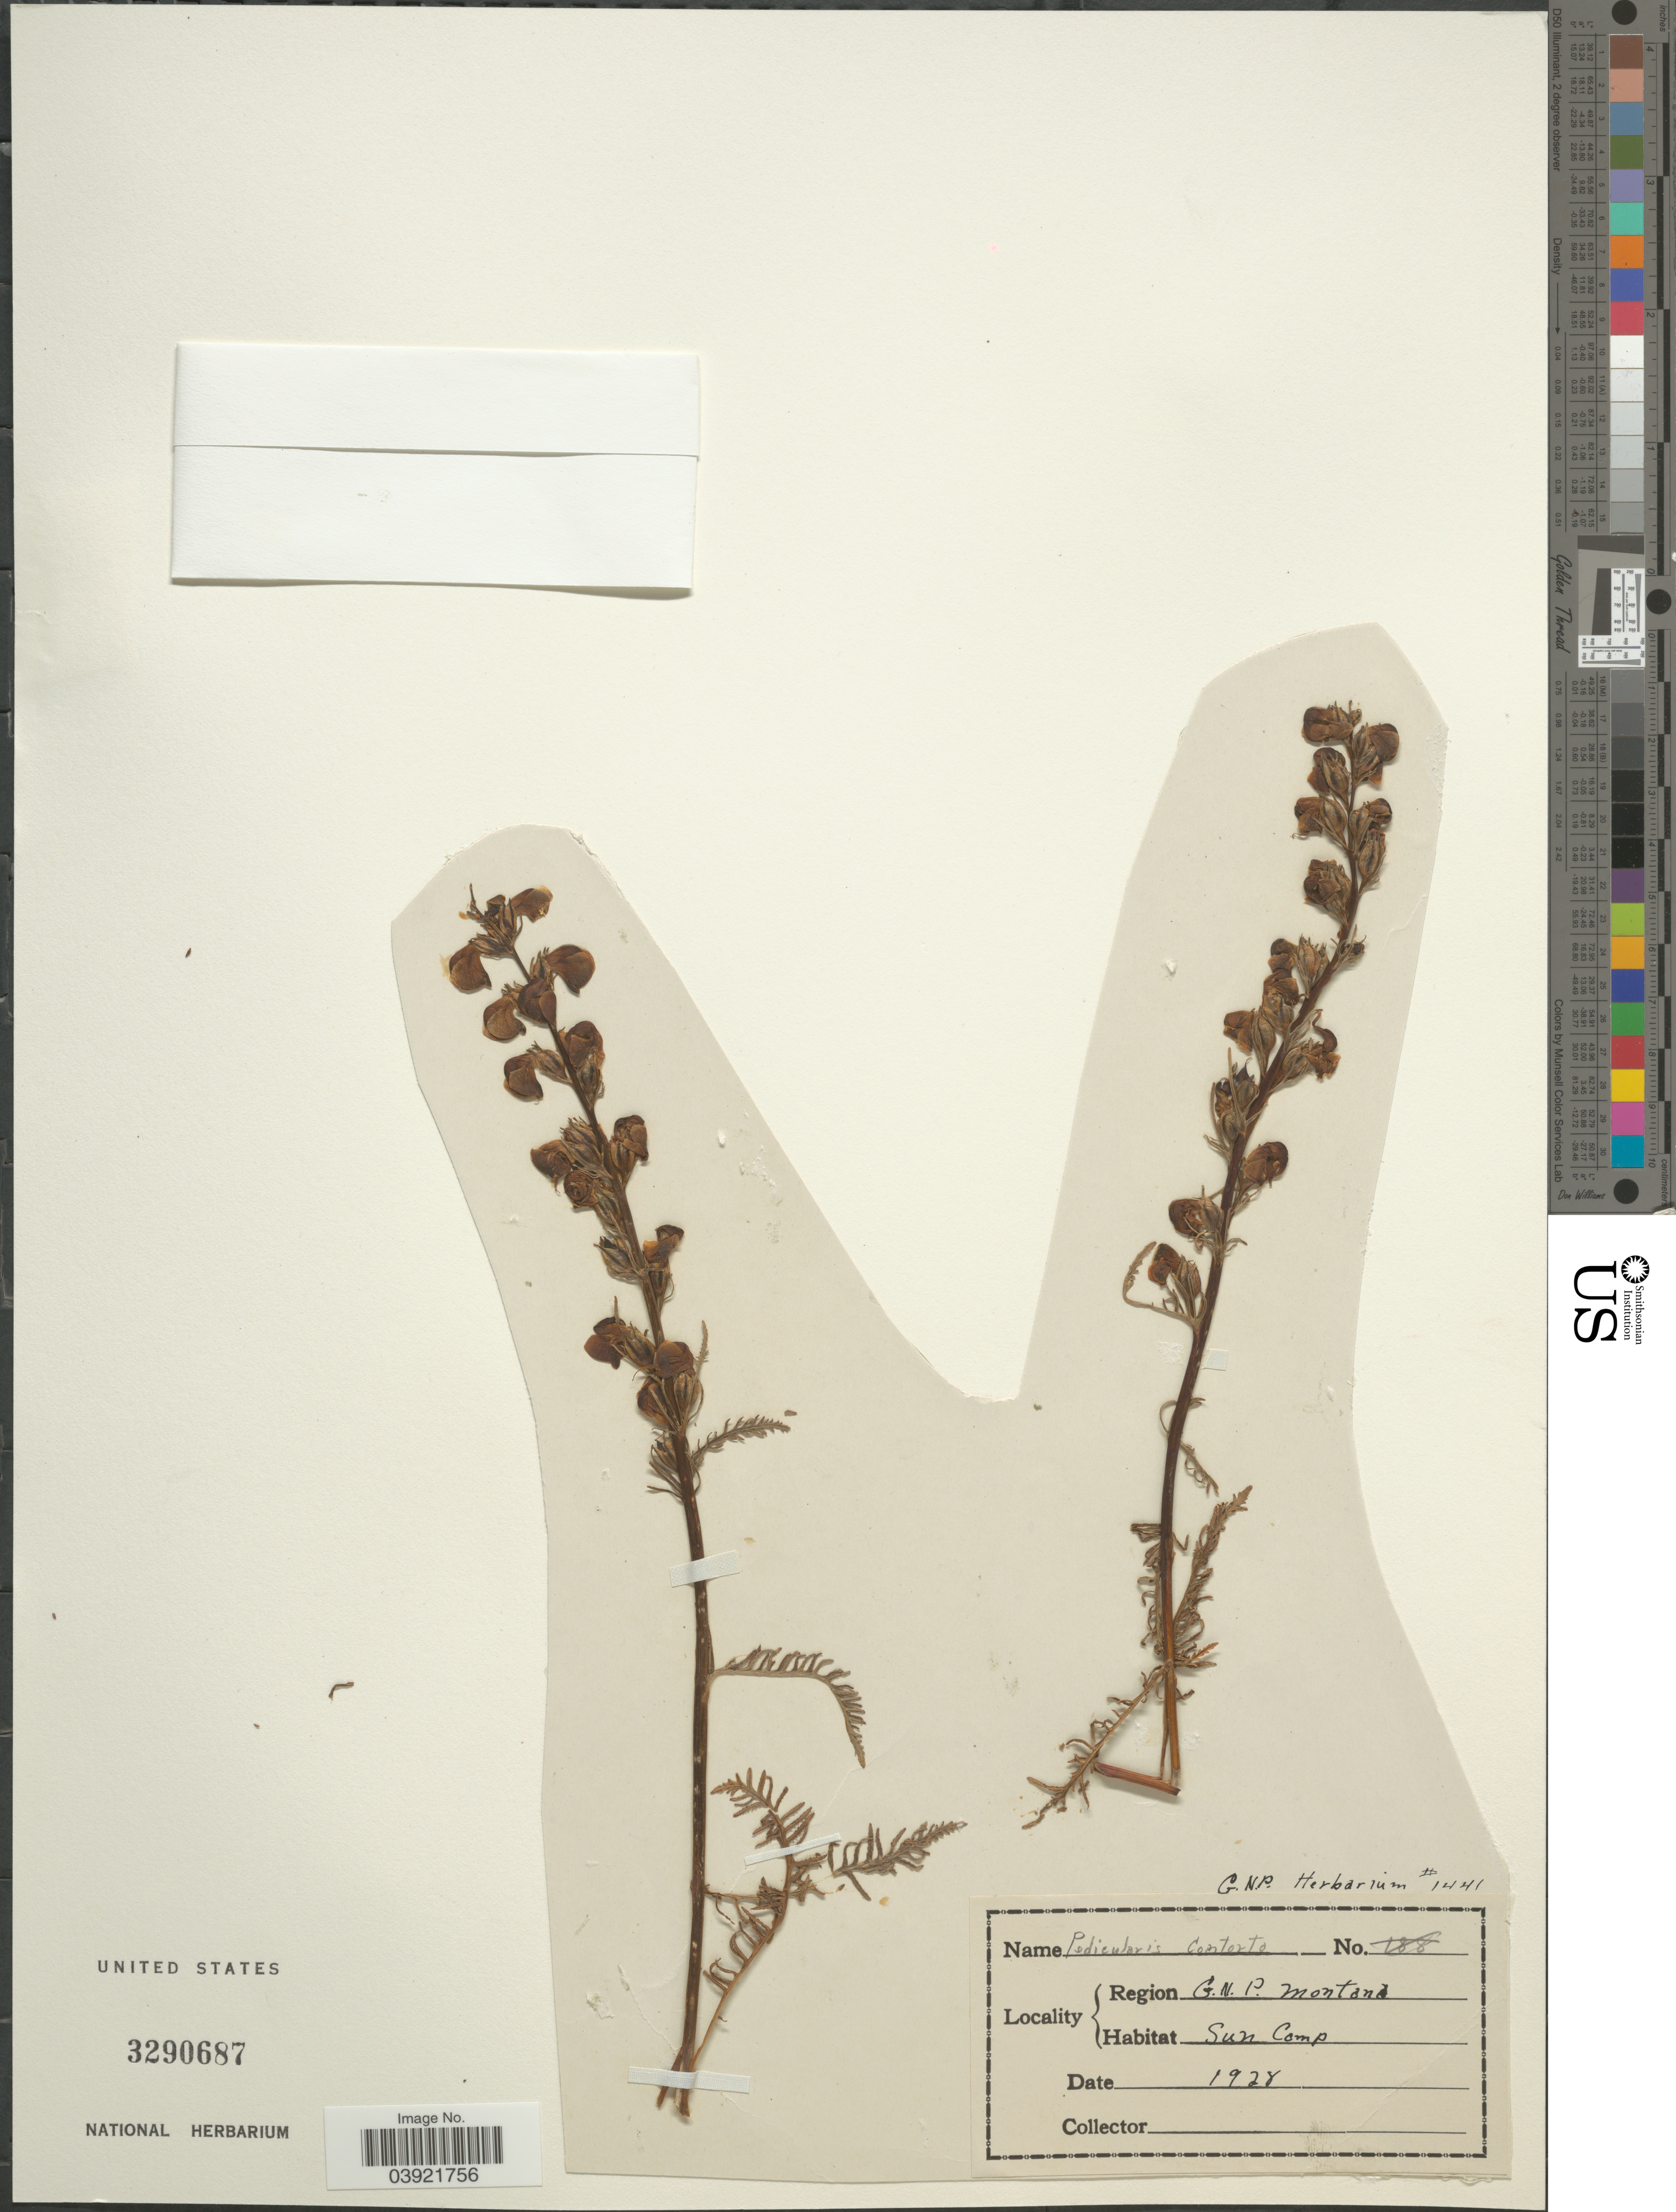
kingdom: Plantae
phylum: Tracheophyta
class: Magnoliopsida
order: Lamiales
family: Orobanchaceae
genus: Pedicularis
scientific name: Pedicularis contorta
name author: Benth.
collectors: ex herb. G. N. P.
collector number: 1441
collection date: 1928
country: United States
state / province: Montana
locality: Region G.N.P. Montana.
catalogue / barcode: US 3290687